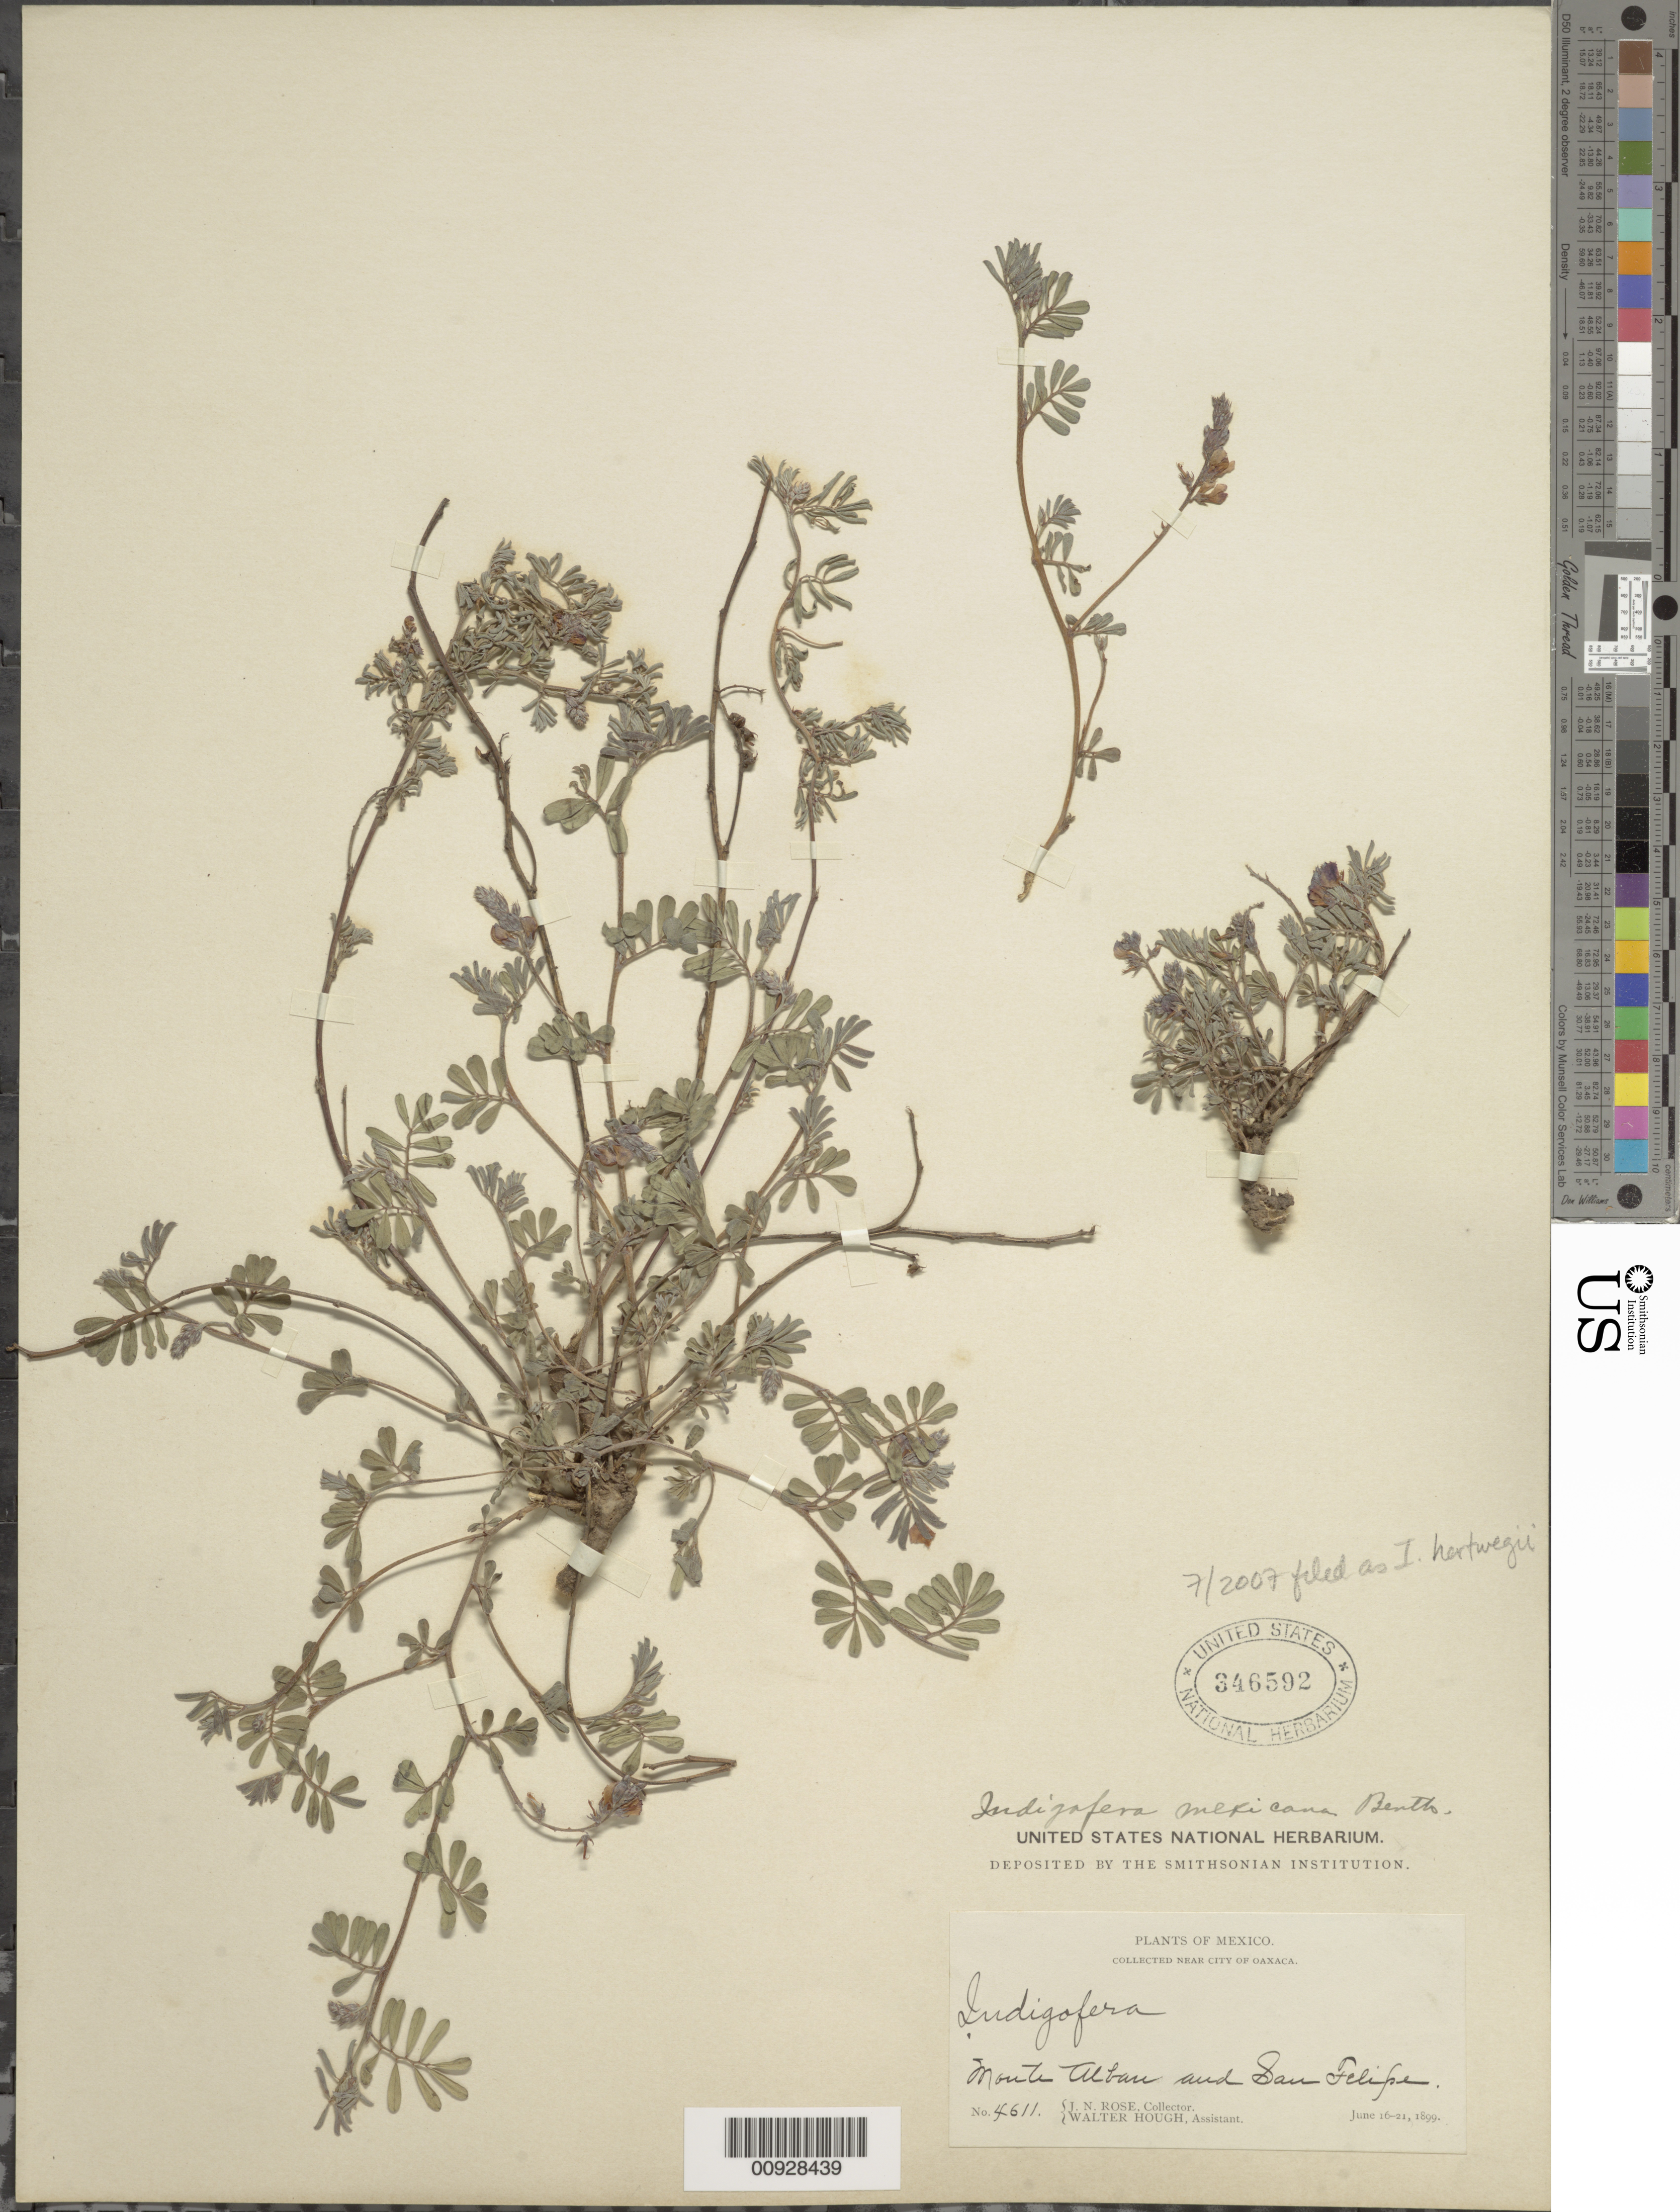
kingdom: Plantae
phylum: Tracheophyta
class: Magnoliopsida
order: Fabales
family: Fabaceae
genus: Indigofera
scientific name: Indigofera hartwegii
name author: Rydb.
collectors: J. N. Rose & W. Hough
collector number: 4611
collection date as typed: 16 Jun 1899 to 21 Jun 1899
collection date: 1899-06-16/1899-06-21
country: Mexico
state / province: Oaxaca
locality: Monte Alban and San Felipe near City of Oaxaca.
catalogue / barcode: US 346592